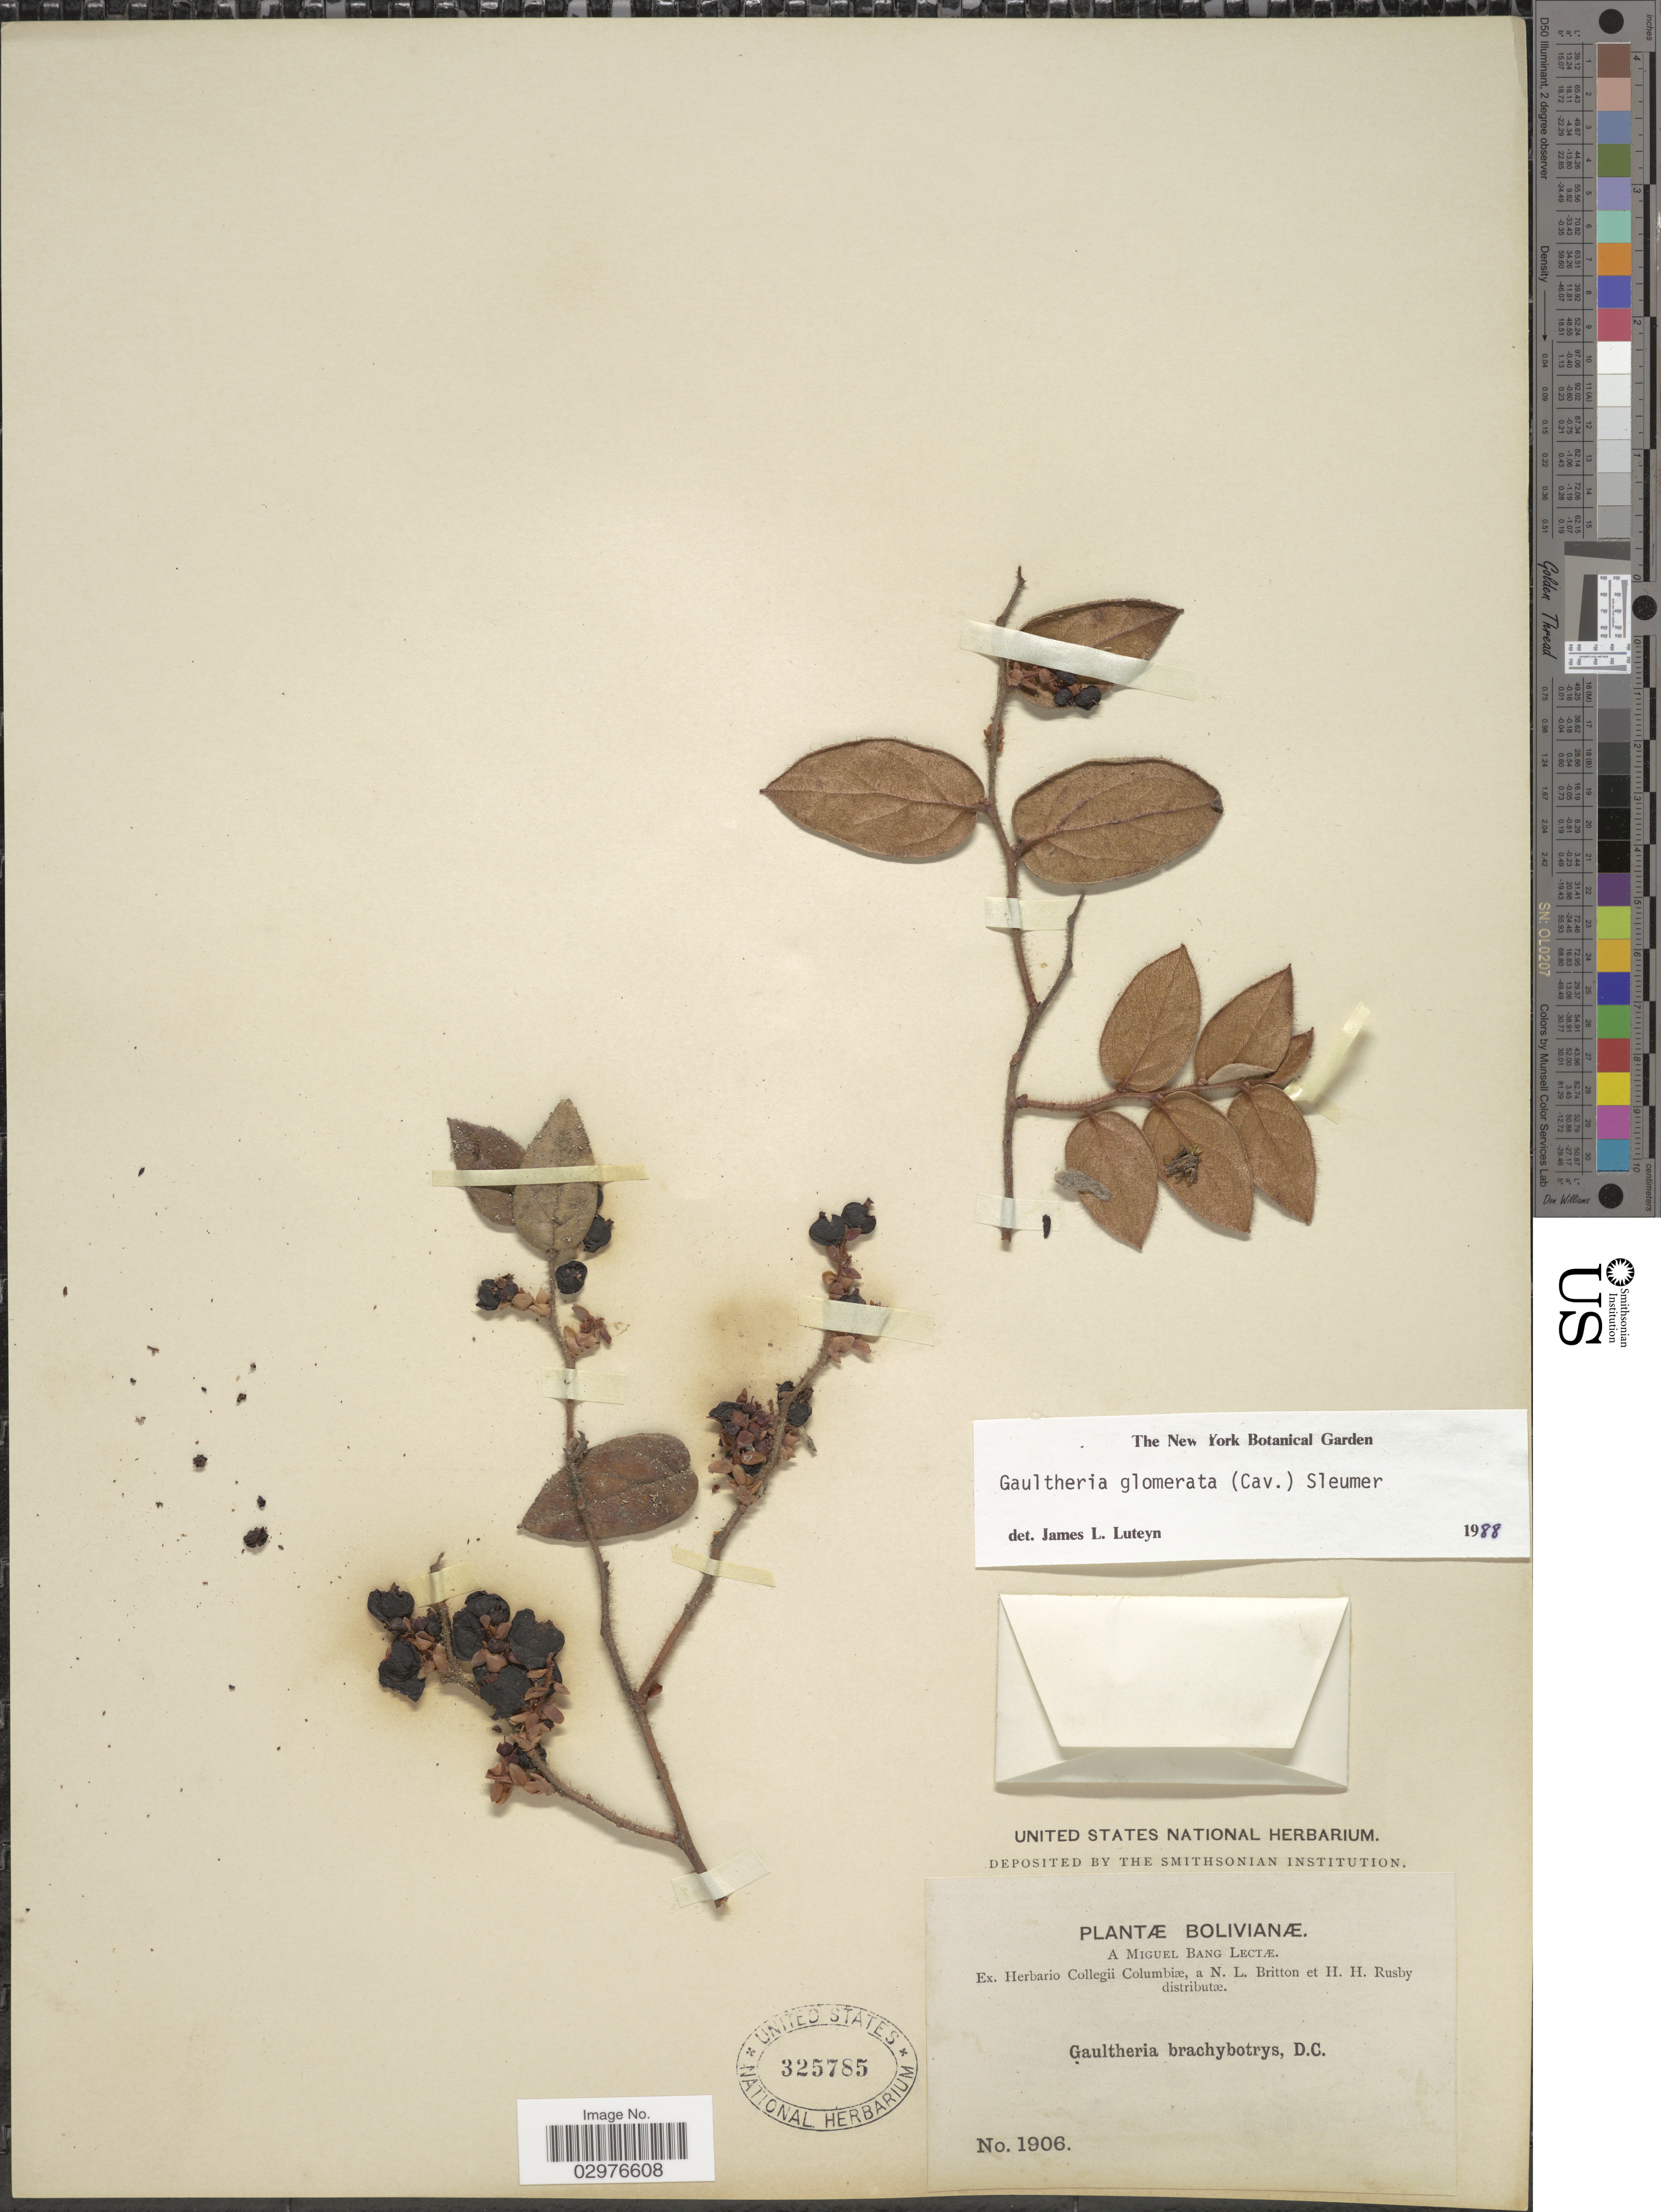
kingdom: Plantae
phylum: Tracheophyta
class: Magnoliopsida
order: Ericales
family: Ericaceae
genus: Gaultheria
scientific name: Gaultheria glomerata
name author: (Cav.) Sleumer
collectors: M. Bang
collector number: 1906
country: Bolivia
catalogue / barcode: US 325785